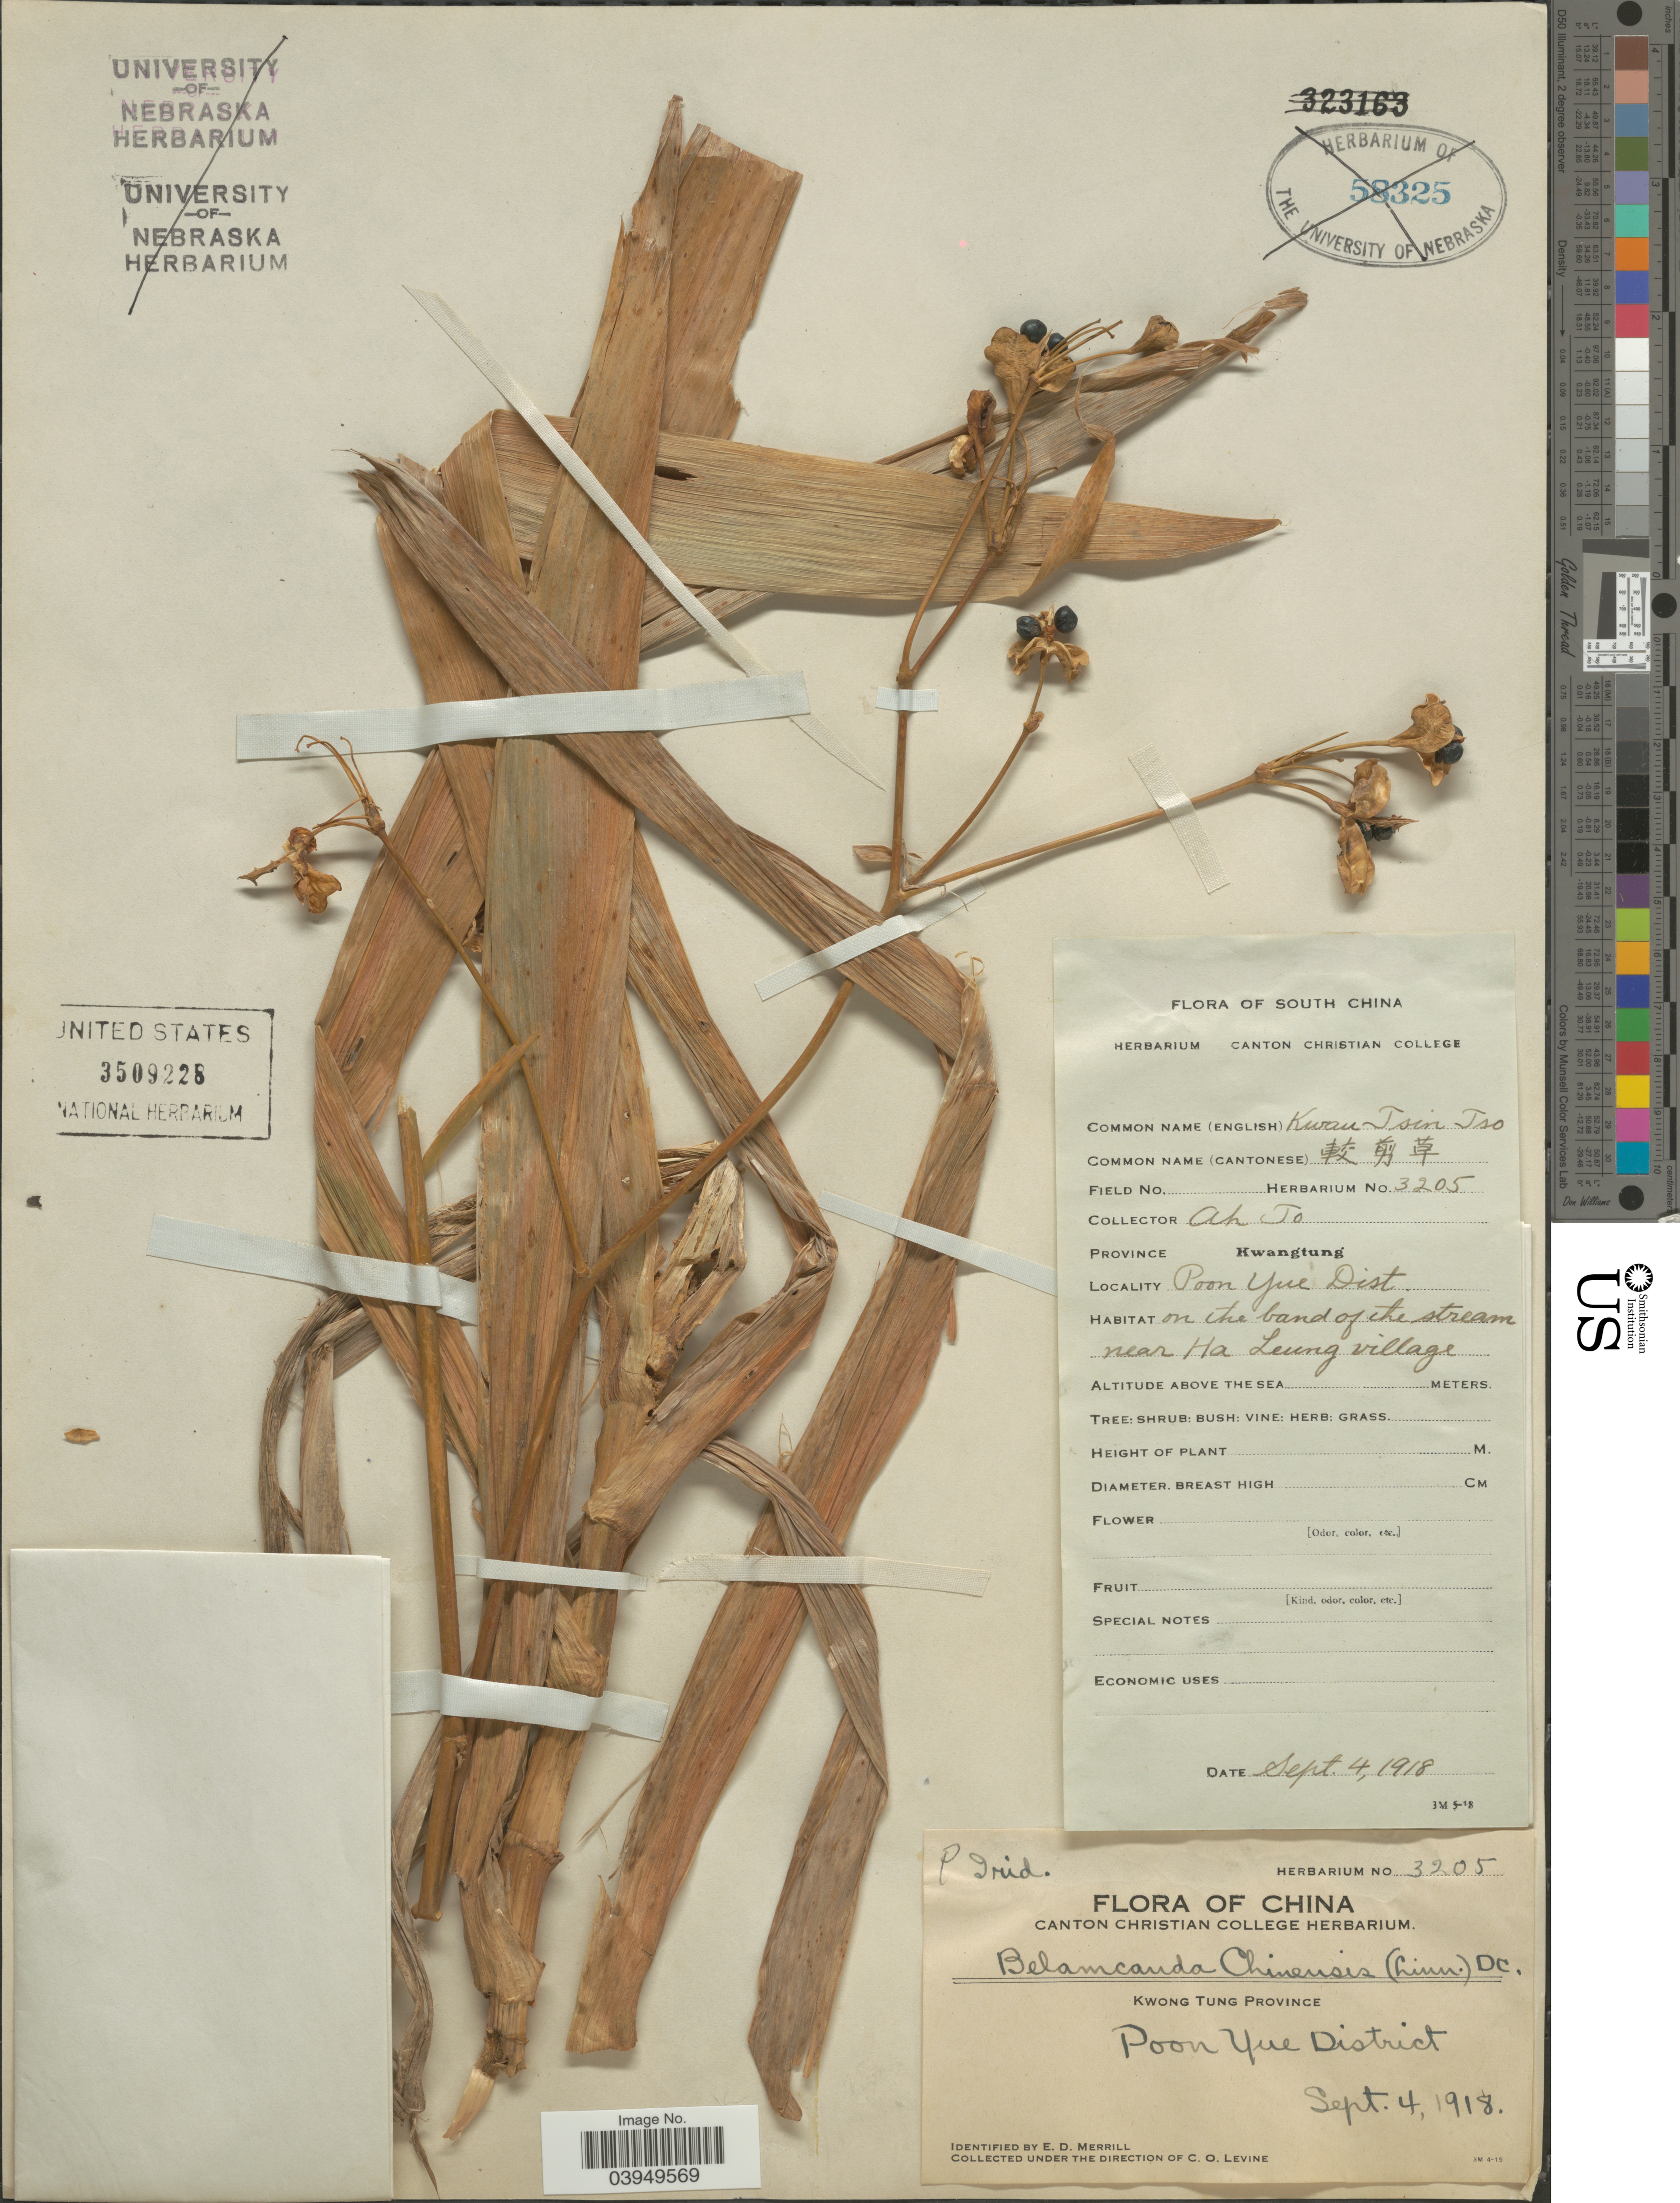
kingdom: Plantae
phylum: Tracheophyta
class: Liliopsida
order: Asparagales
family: Iridaceae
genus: Iris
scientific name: Iris chinensis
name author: Curtis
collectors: C. O. Levine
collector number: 3205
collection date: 1918-09-04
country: China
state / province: Guangdong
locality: Province Kwangtung. Poon Yue District. On the band of the stream near Ha Leung village.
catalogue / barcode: US 3509228